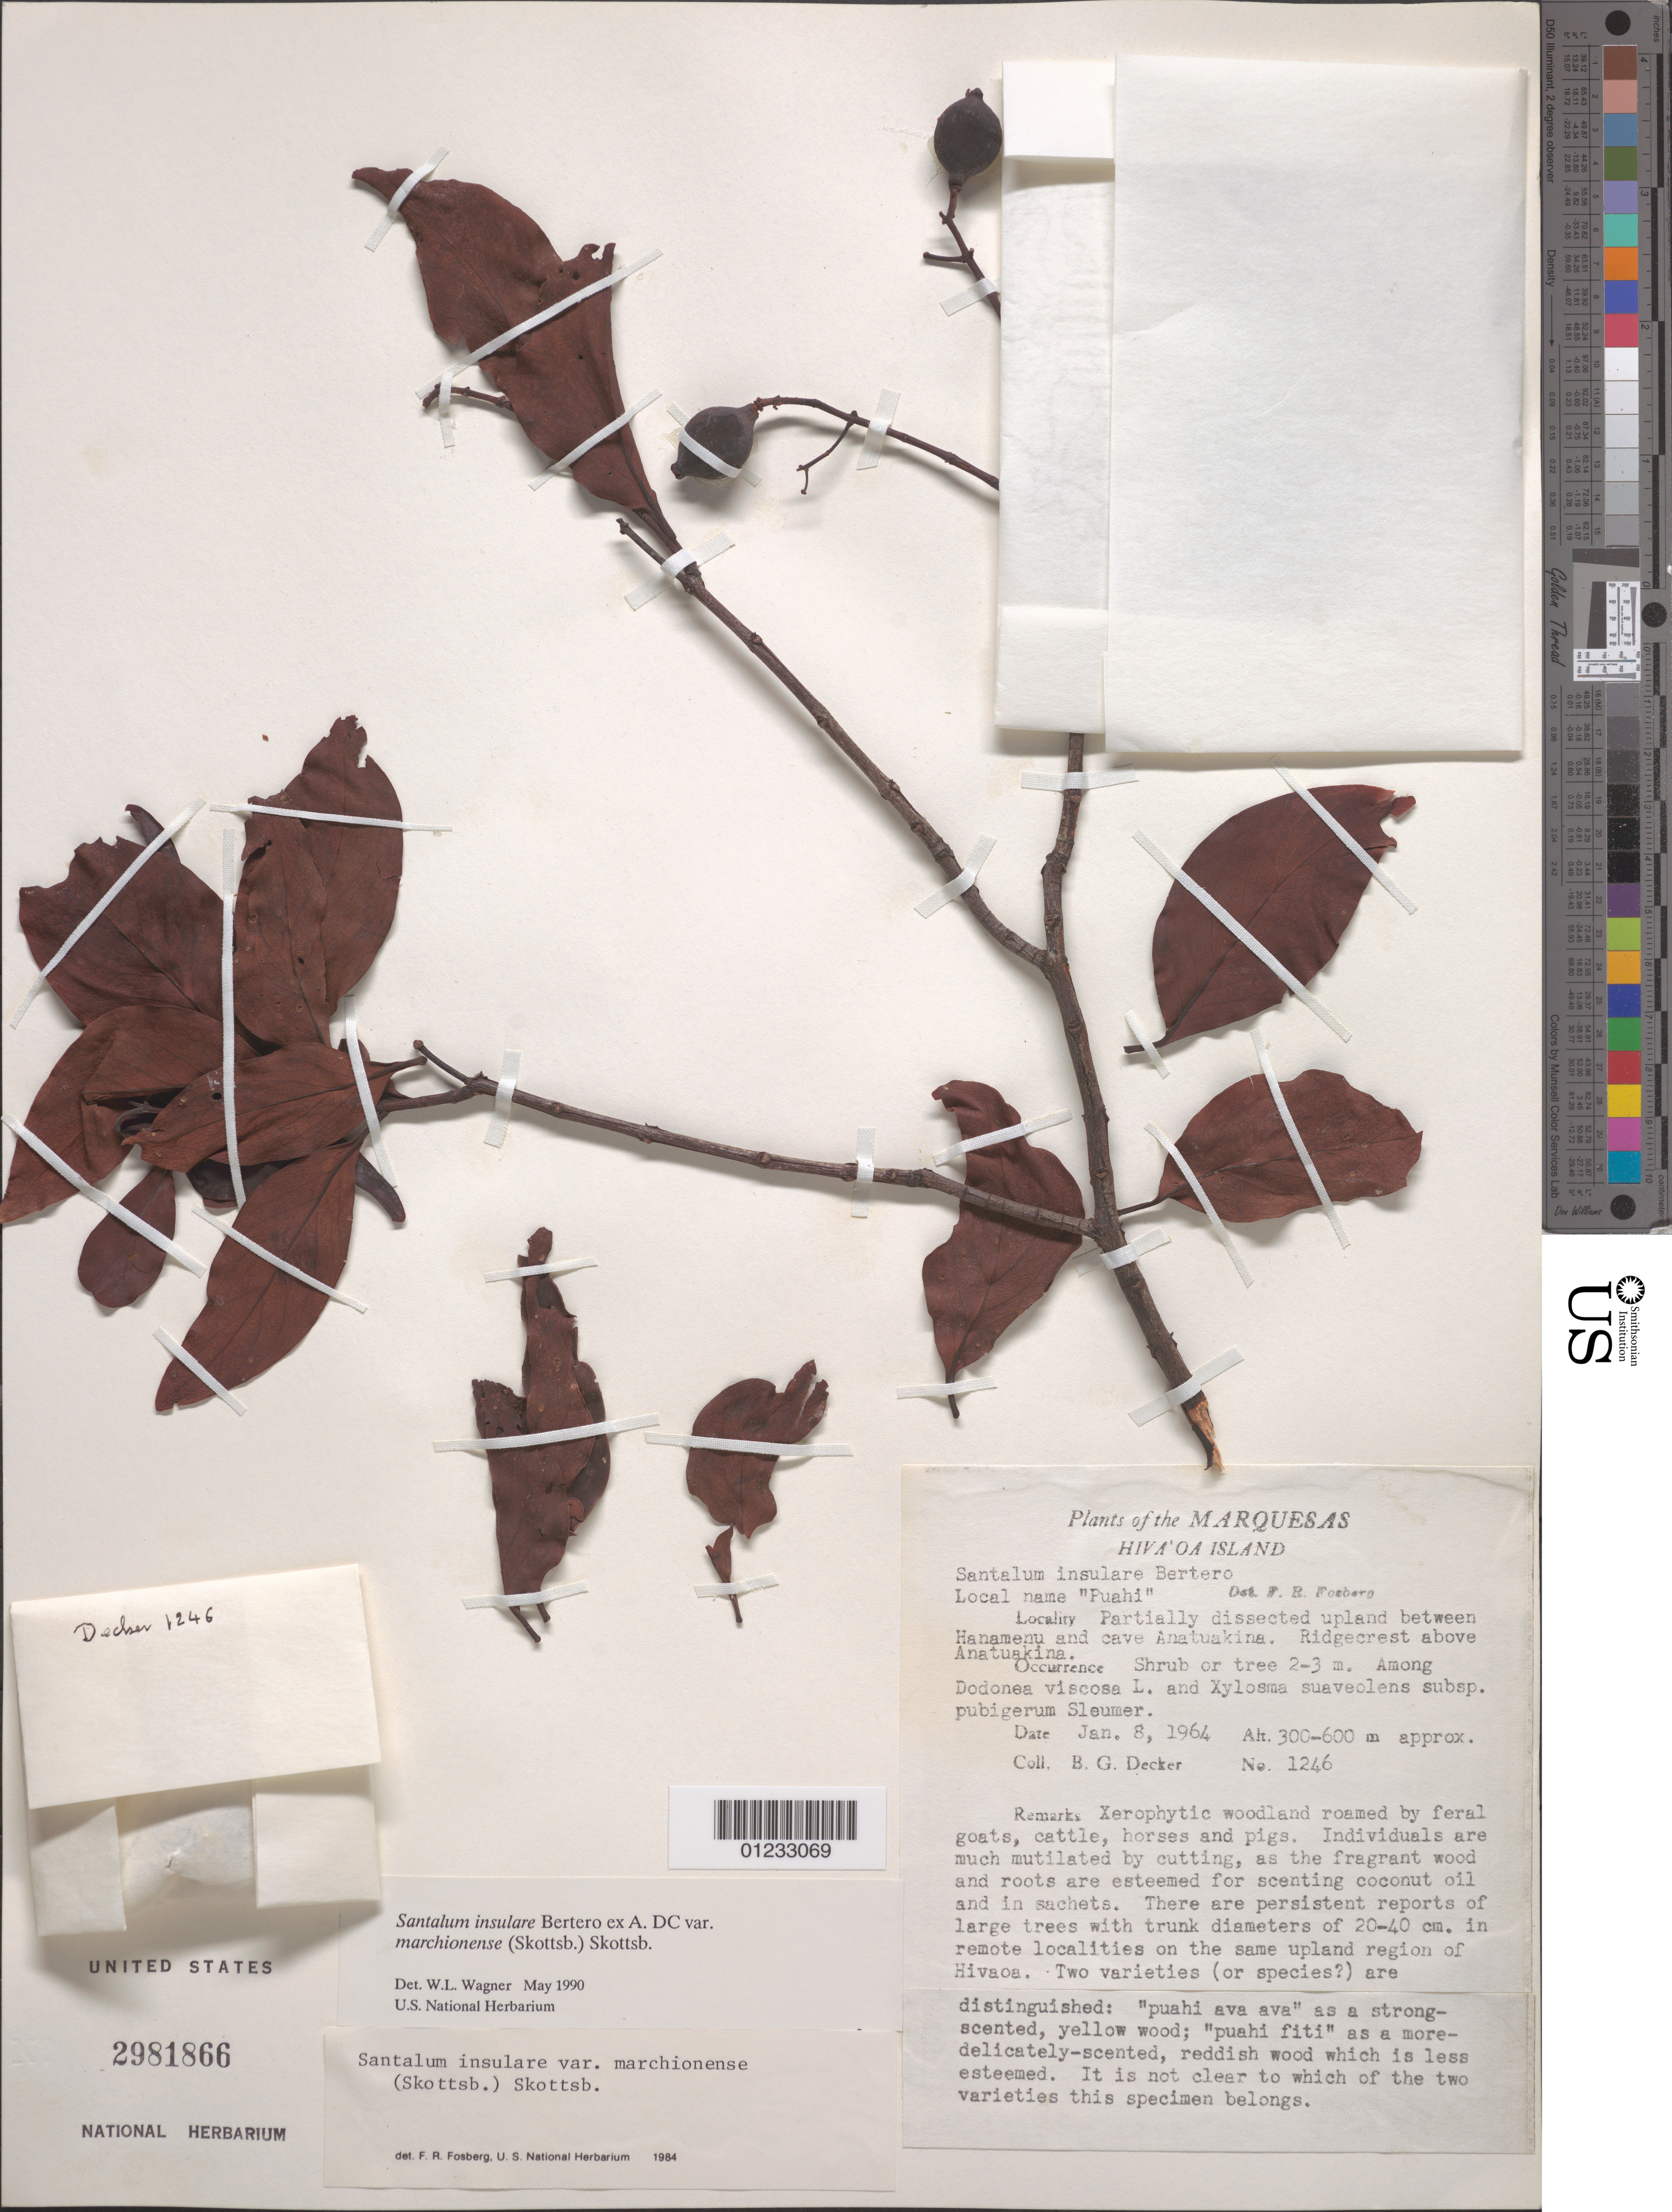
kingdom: Plantae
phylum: Tracheophyta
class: Magnoliopsida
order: Santalales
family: Santalaceae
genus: Santalum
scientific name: Santalum insulare var. marchionense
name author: (Skottsb.) Skottsb.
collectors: B. G. Decker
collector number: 1246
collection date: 1964-01-08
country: French Polynesia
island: Hiva Oa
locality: partially dissected upland between Hanamenu and cave Anatuakina, ridge crest above Anatuakina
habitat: Xerophytic woodland roamed by feral animals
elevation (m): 300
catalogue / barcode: US 2981866